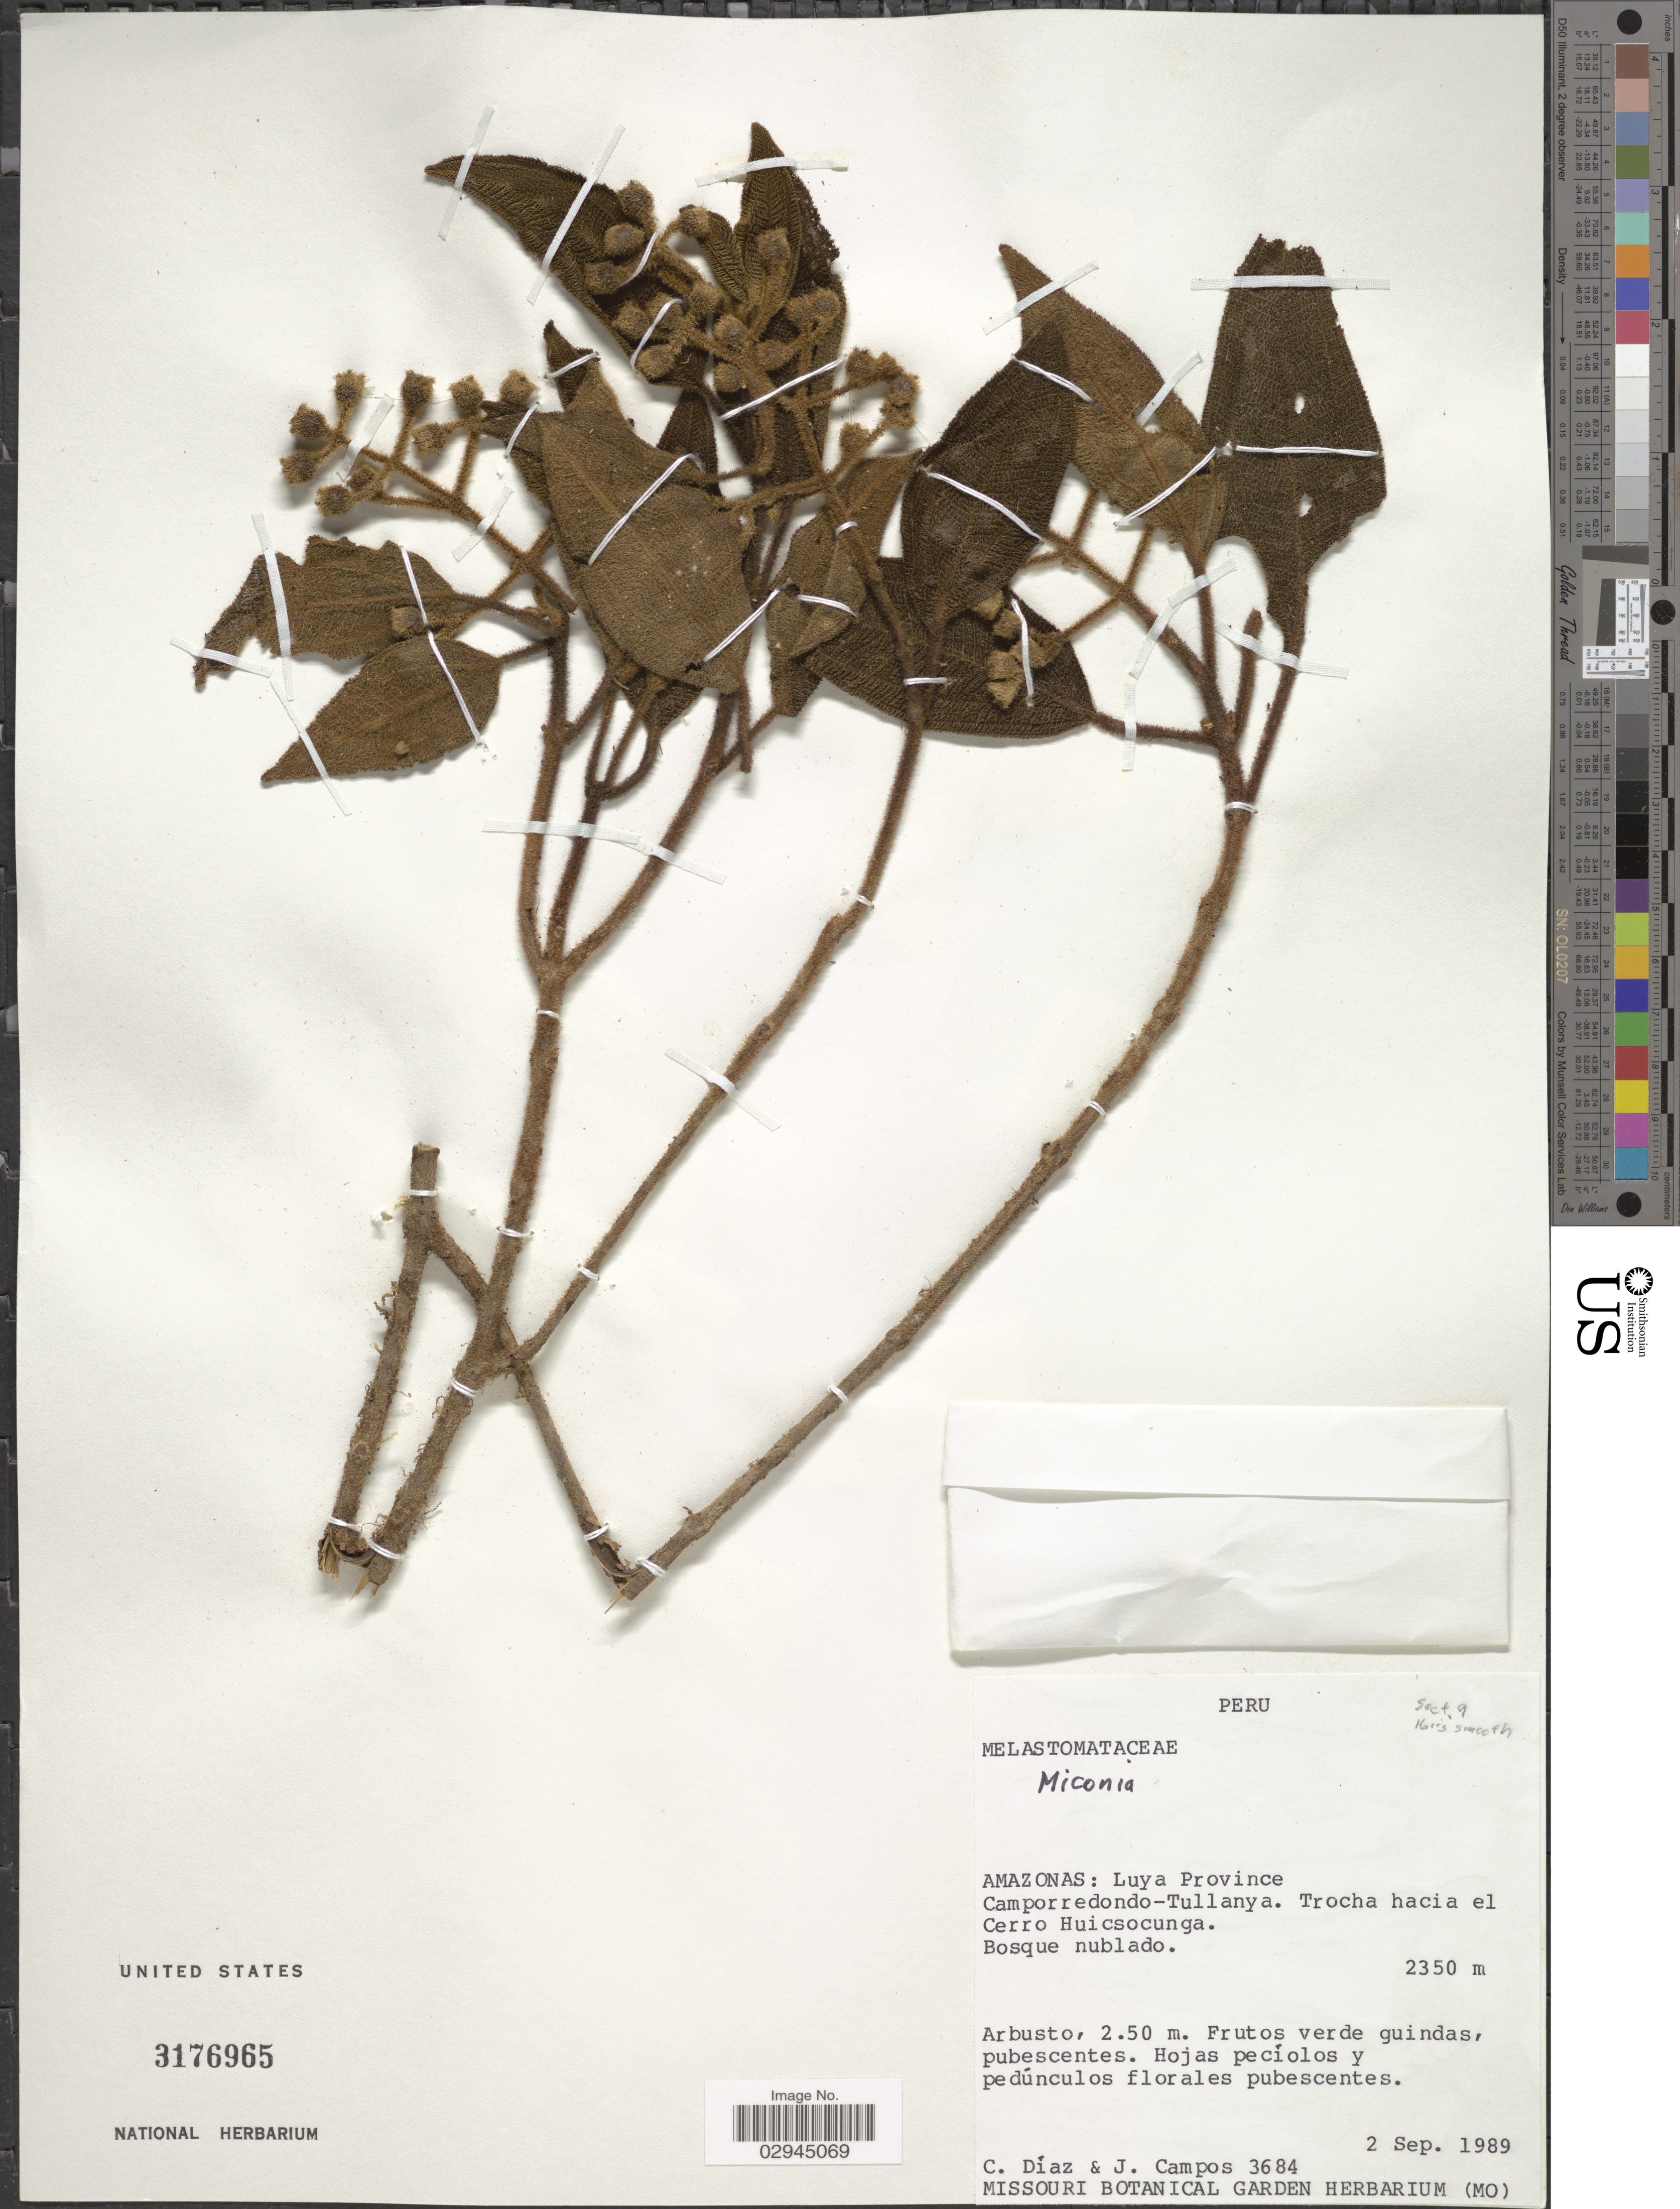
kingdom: Plantae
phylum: Tracheophyta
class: Magnoliopsida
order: Myrtales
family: Melastomataceae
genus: Miconia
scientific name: Miconia sp.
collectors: C. Díaz & J. Campos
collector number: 3684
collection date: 1989-09-02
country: Peru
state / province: Amazonas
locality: Luya Province. Camporredondo-Tullanya. Trocha hacia el Cerro Huicsocunga.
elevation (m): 2350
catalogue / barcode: US 3176965